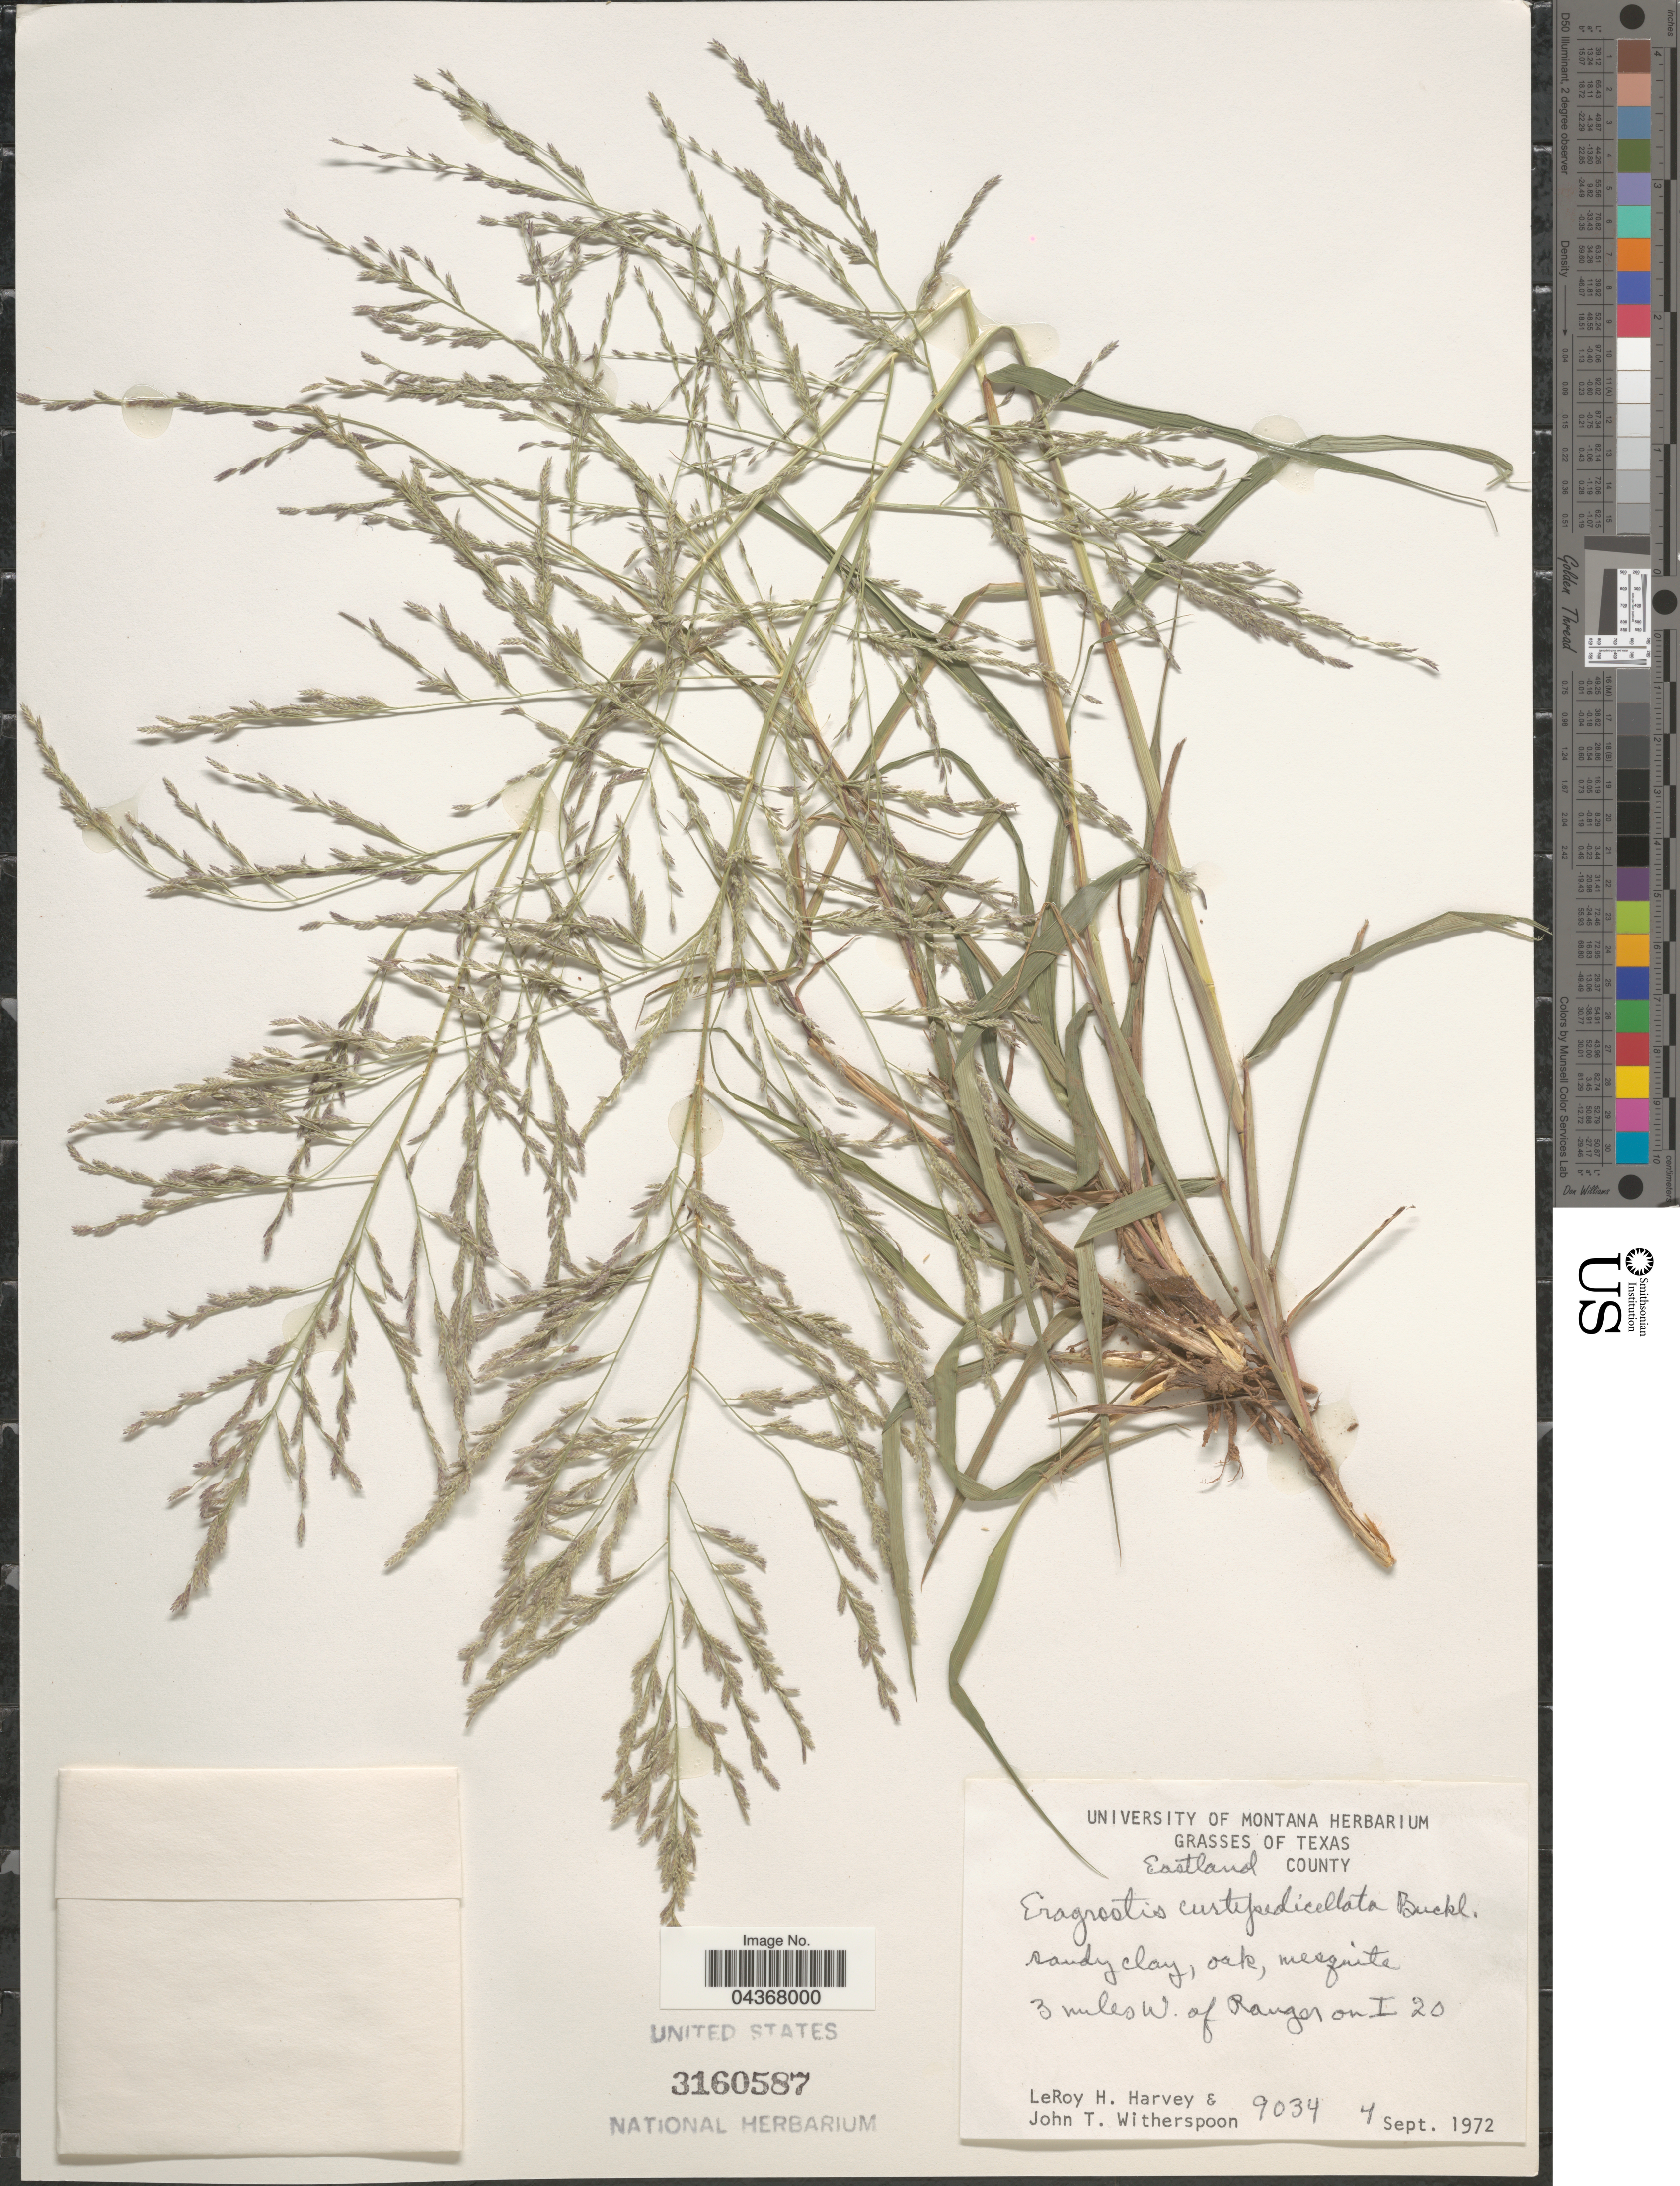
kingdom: Plantae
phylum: Tracheophyta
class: Liliopsida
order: Poales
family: Poaceae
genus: Eragrostis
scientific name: Eragrostis curtipedicellata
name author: Buckley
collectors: L. H. Harvey & J. Witherspoon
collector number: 9034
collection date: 1972-09-04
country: United States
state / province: Texas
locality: Eastland County. 3 miles W. of Ranger on I20.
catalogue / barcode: US 3160587